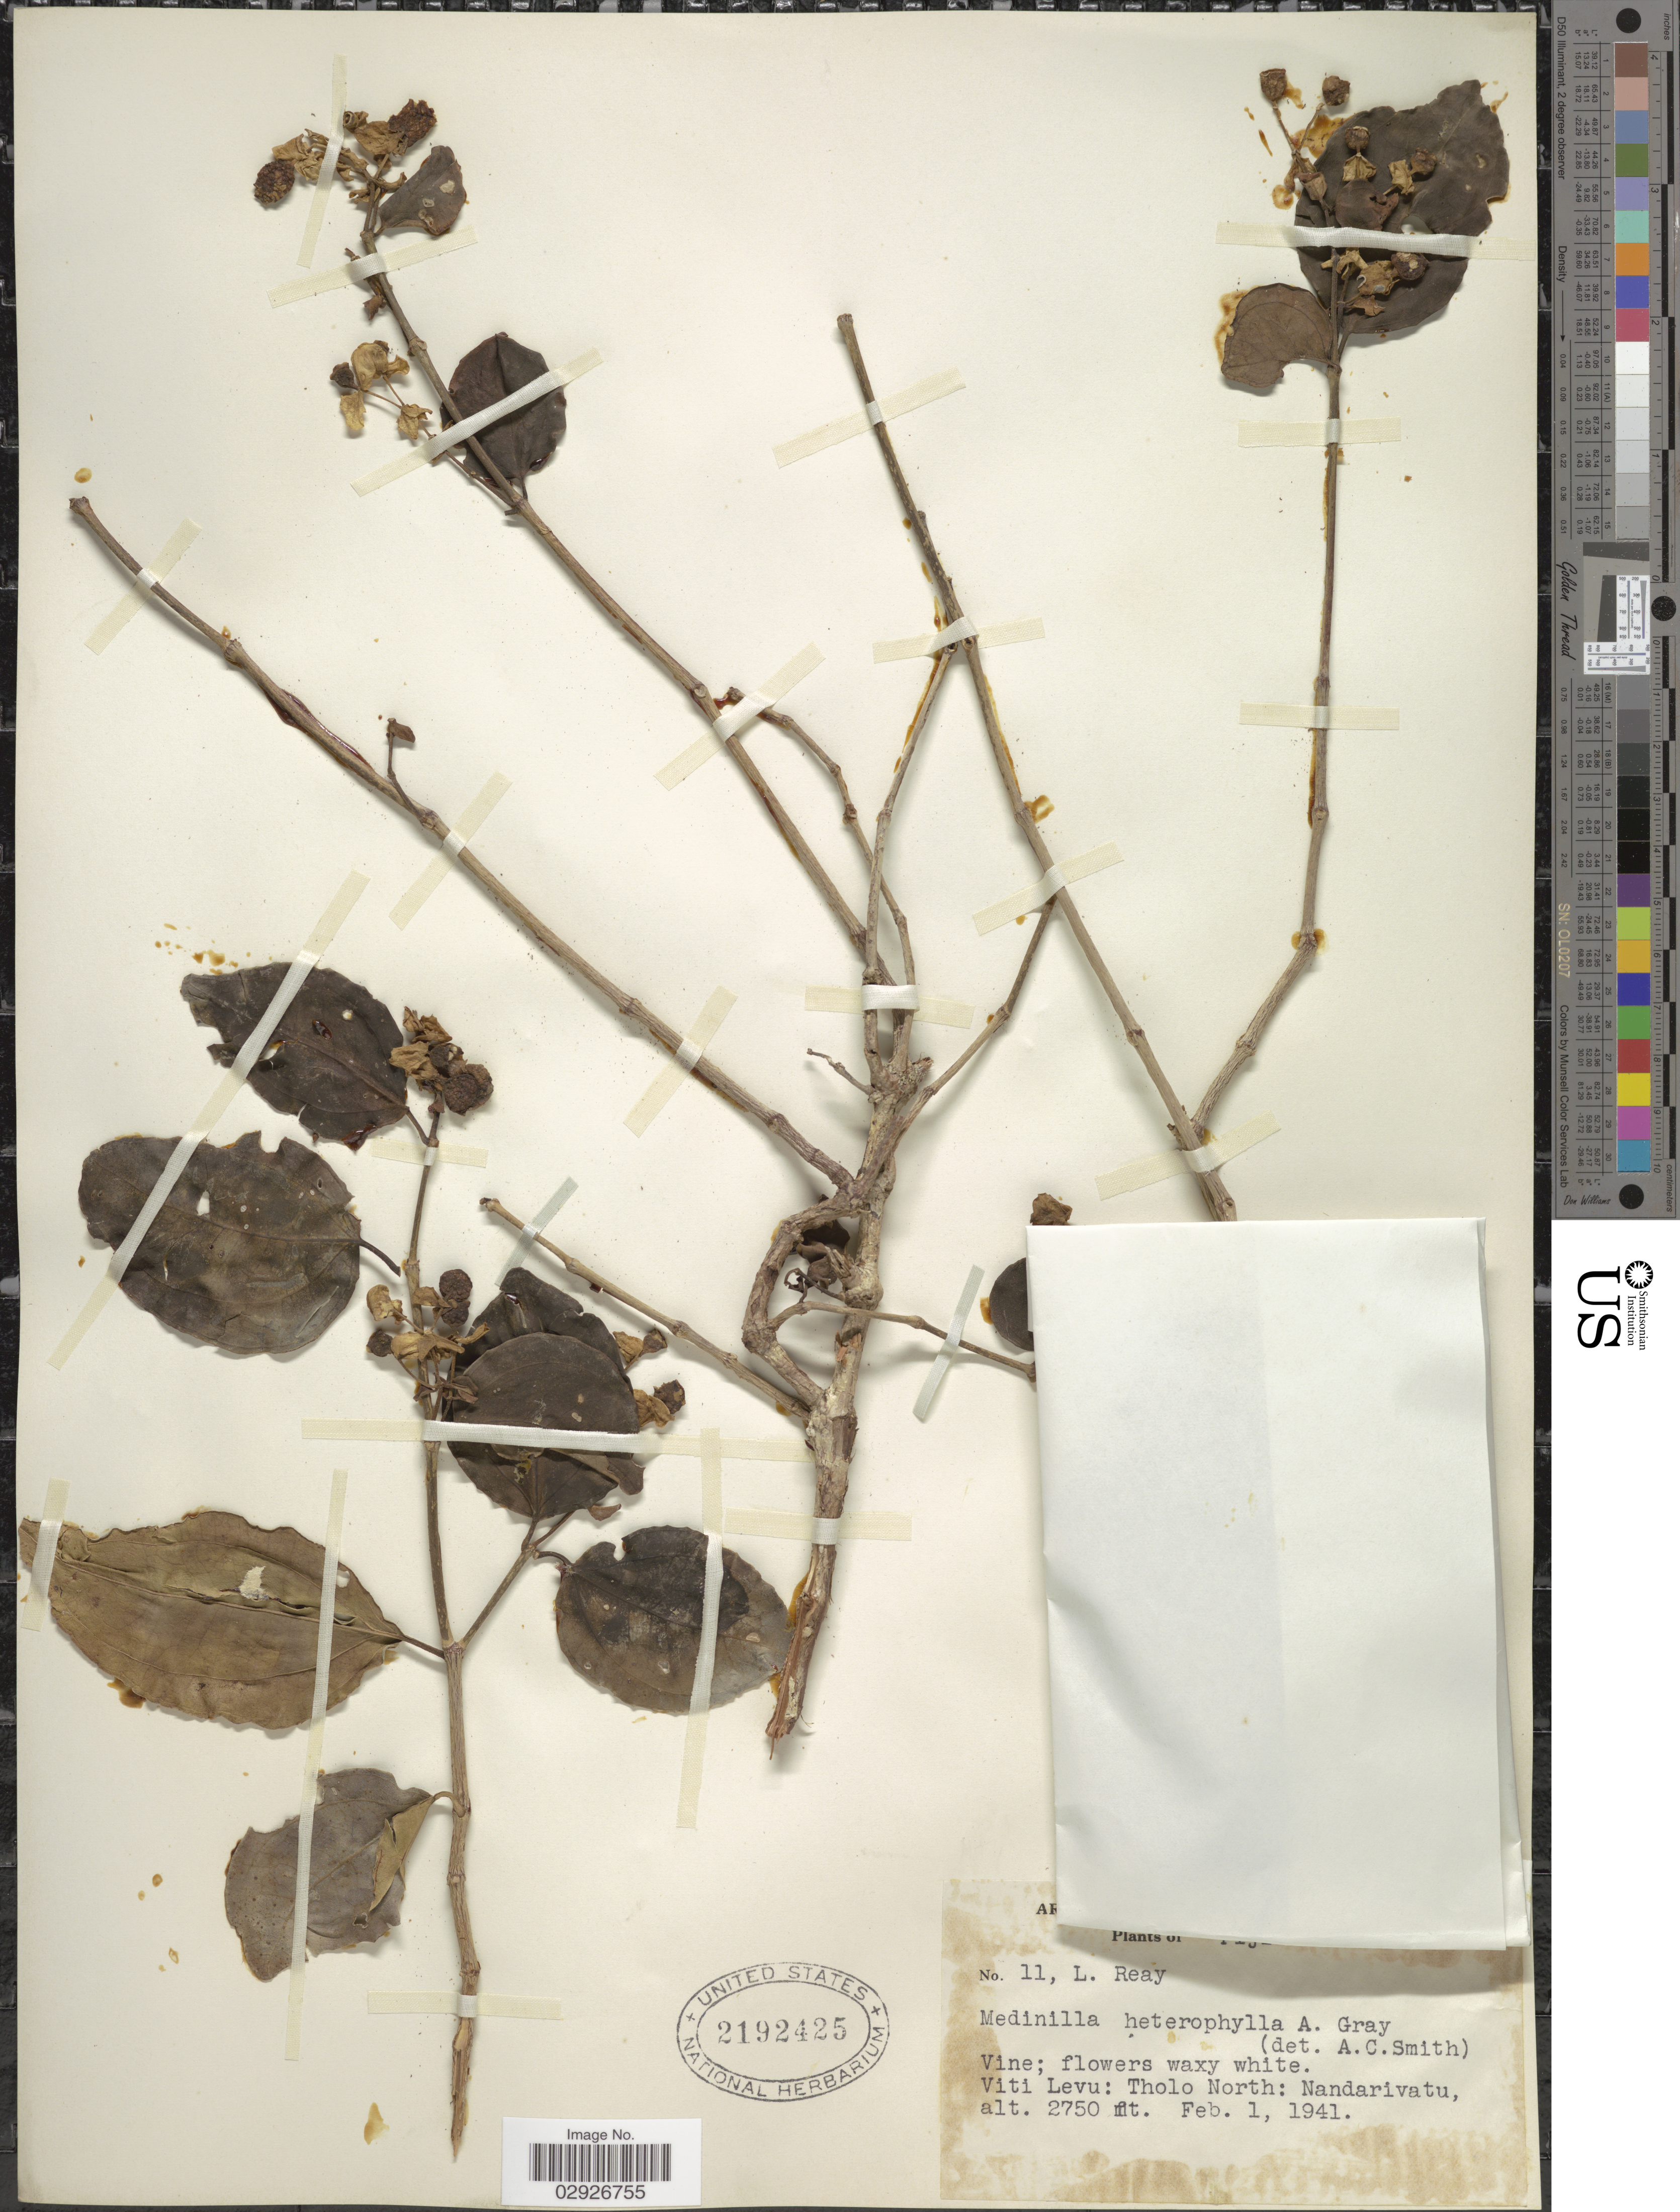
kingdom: Plantae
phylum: Tracheophyta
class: Magnoliopsida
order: Myrtales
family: Melastomataceae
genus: Medinilla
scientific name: Medinilla heterophylla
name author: A. Gray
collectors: L. Reay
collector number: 11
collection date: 1941-02-01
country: Fiji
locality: Viti Levu: Tholo North: Nandarivatu.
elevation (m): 2750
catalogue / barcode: US 2192425